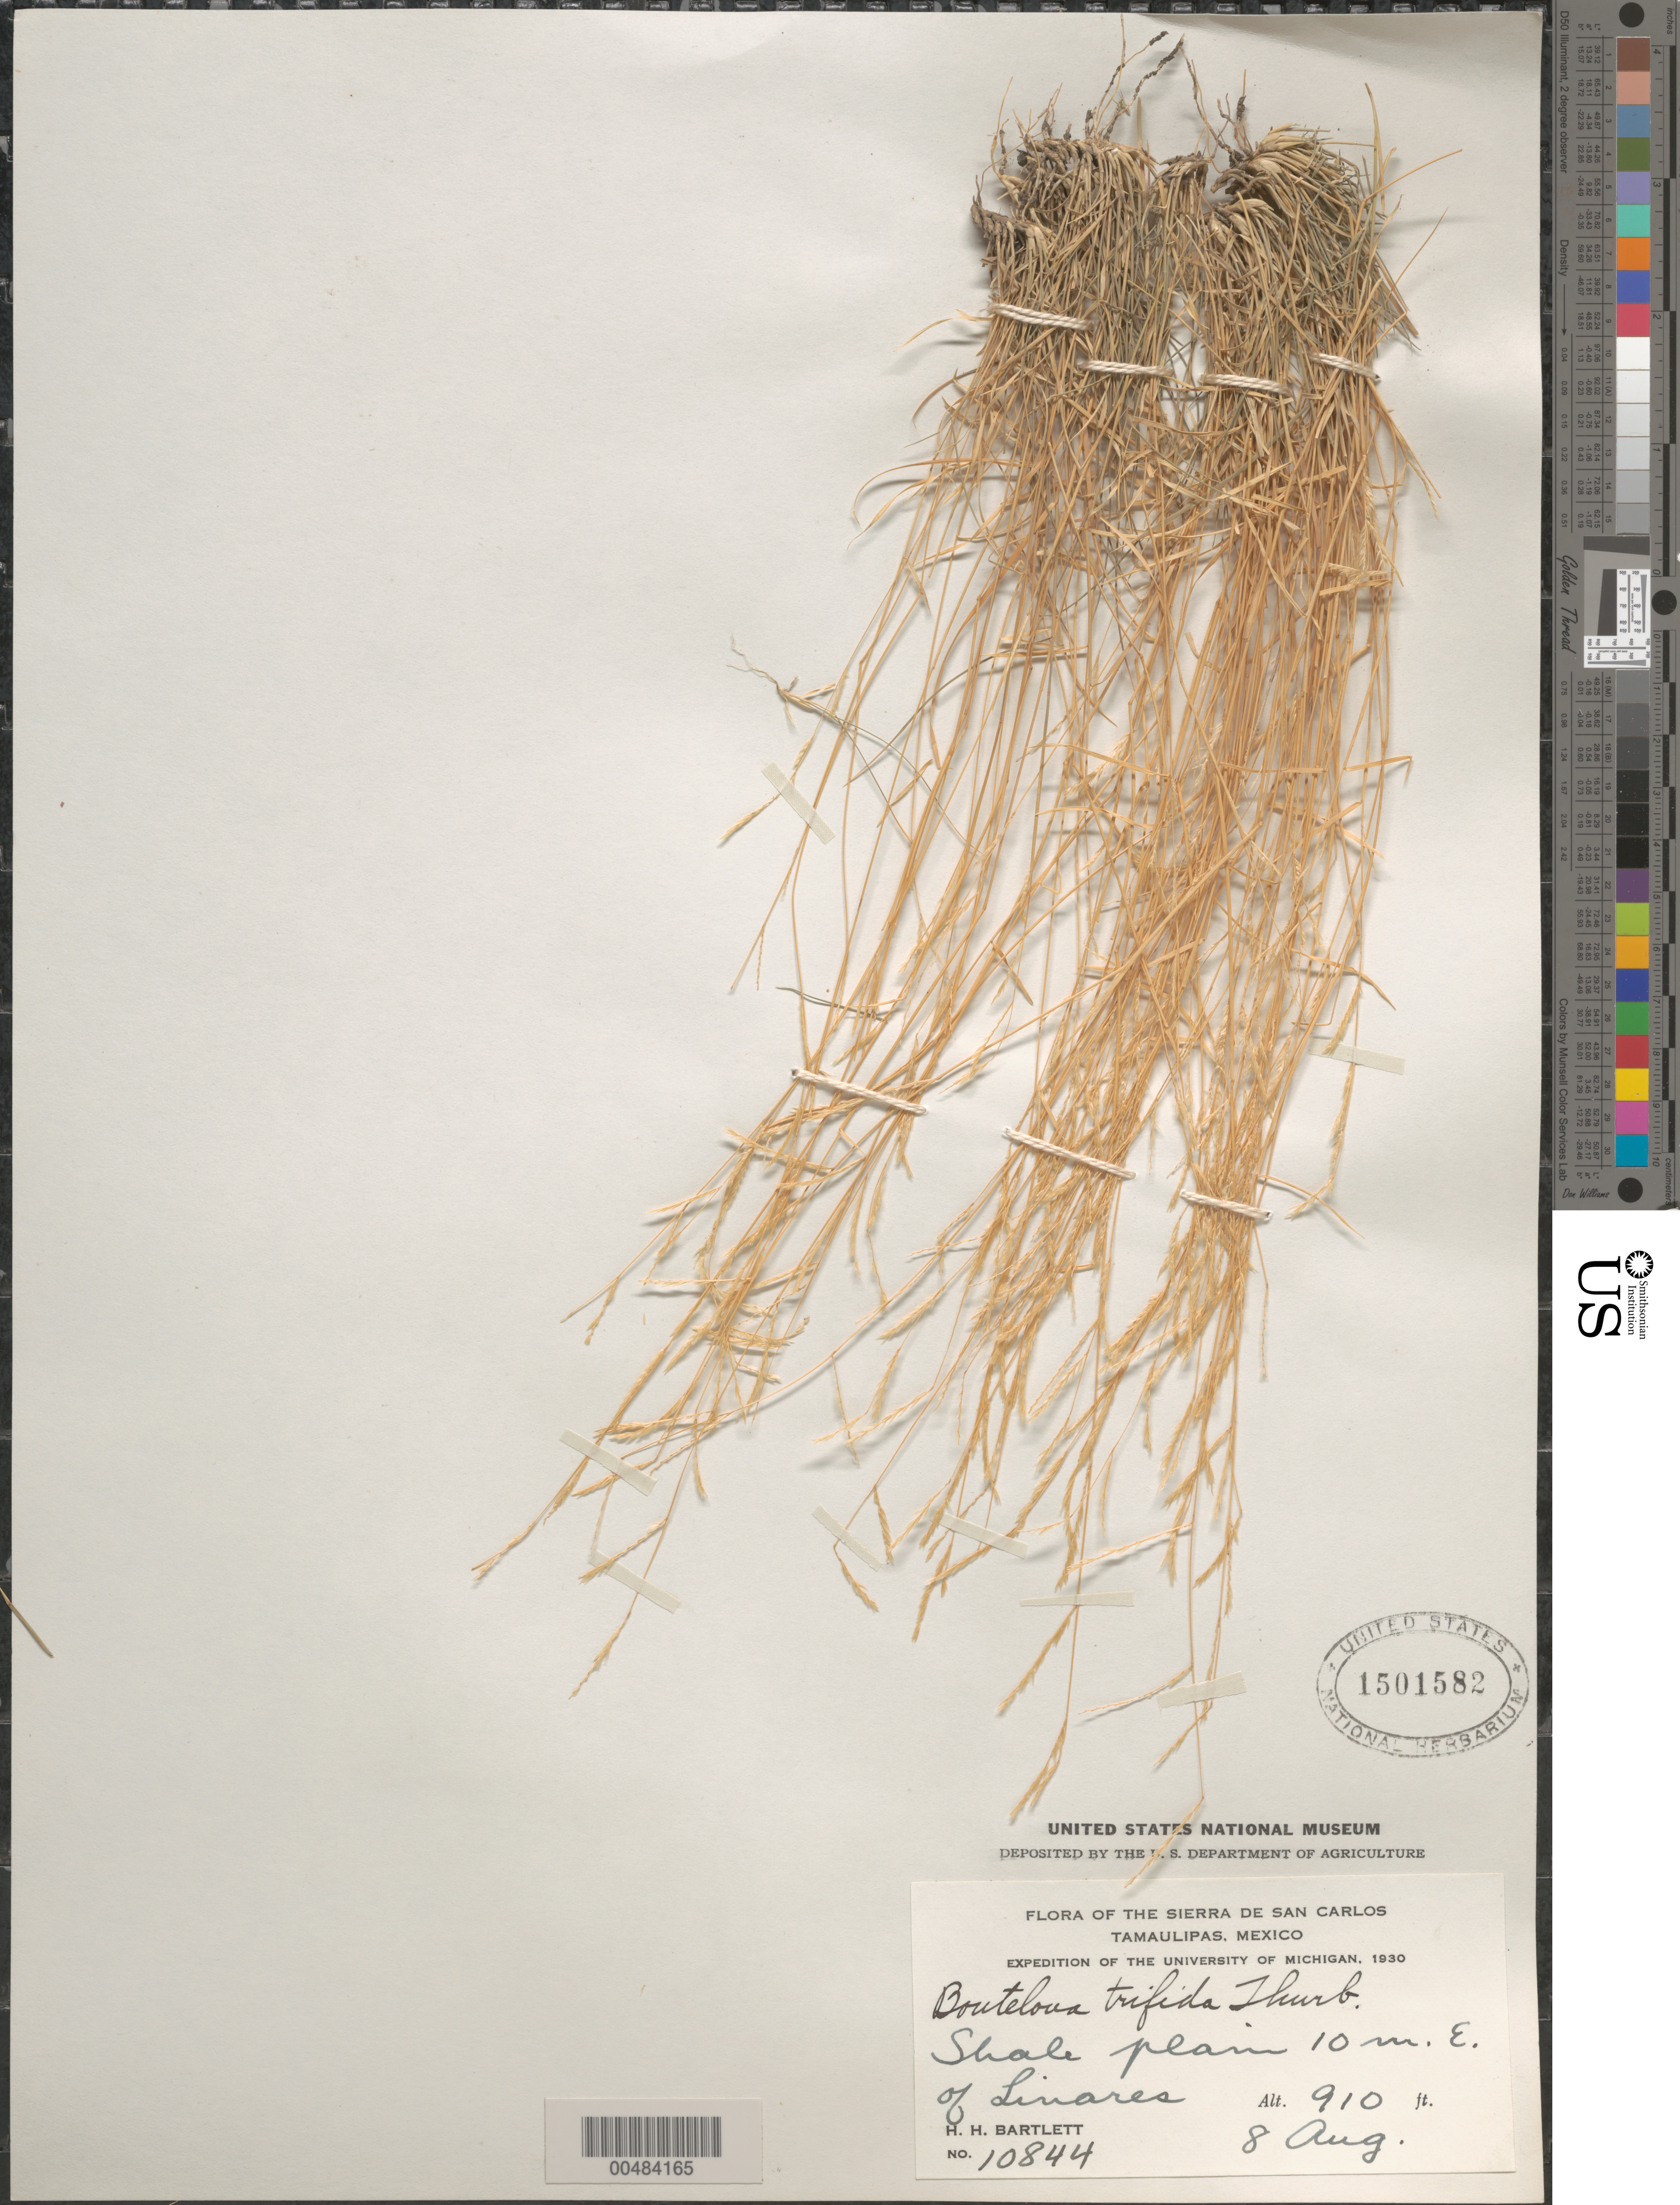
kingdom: Plantae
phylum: Tracheophyta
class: Liliopsida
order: Poales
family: Poaceae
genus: Bouteloua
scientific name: Bouteloua trifida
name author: Thurb.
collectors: H. H. Bartlett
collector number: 10844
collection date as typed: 8 Aug 1930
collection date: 1930-08-08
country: Mexico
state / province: Tamaulipas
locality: Sierra de San Carlos, plain 10 mi E of Linares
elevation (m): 277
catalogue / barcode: US 1501582